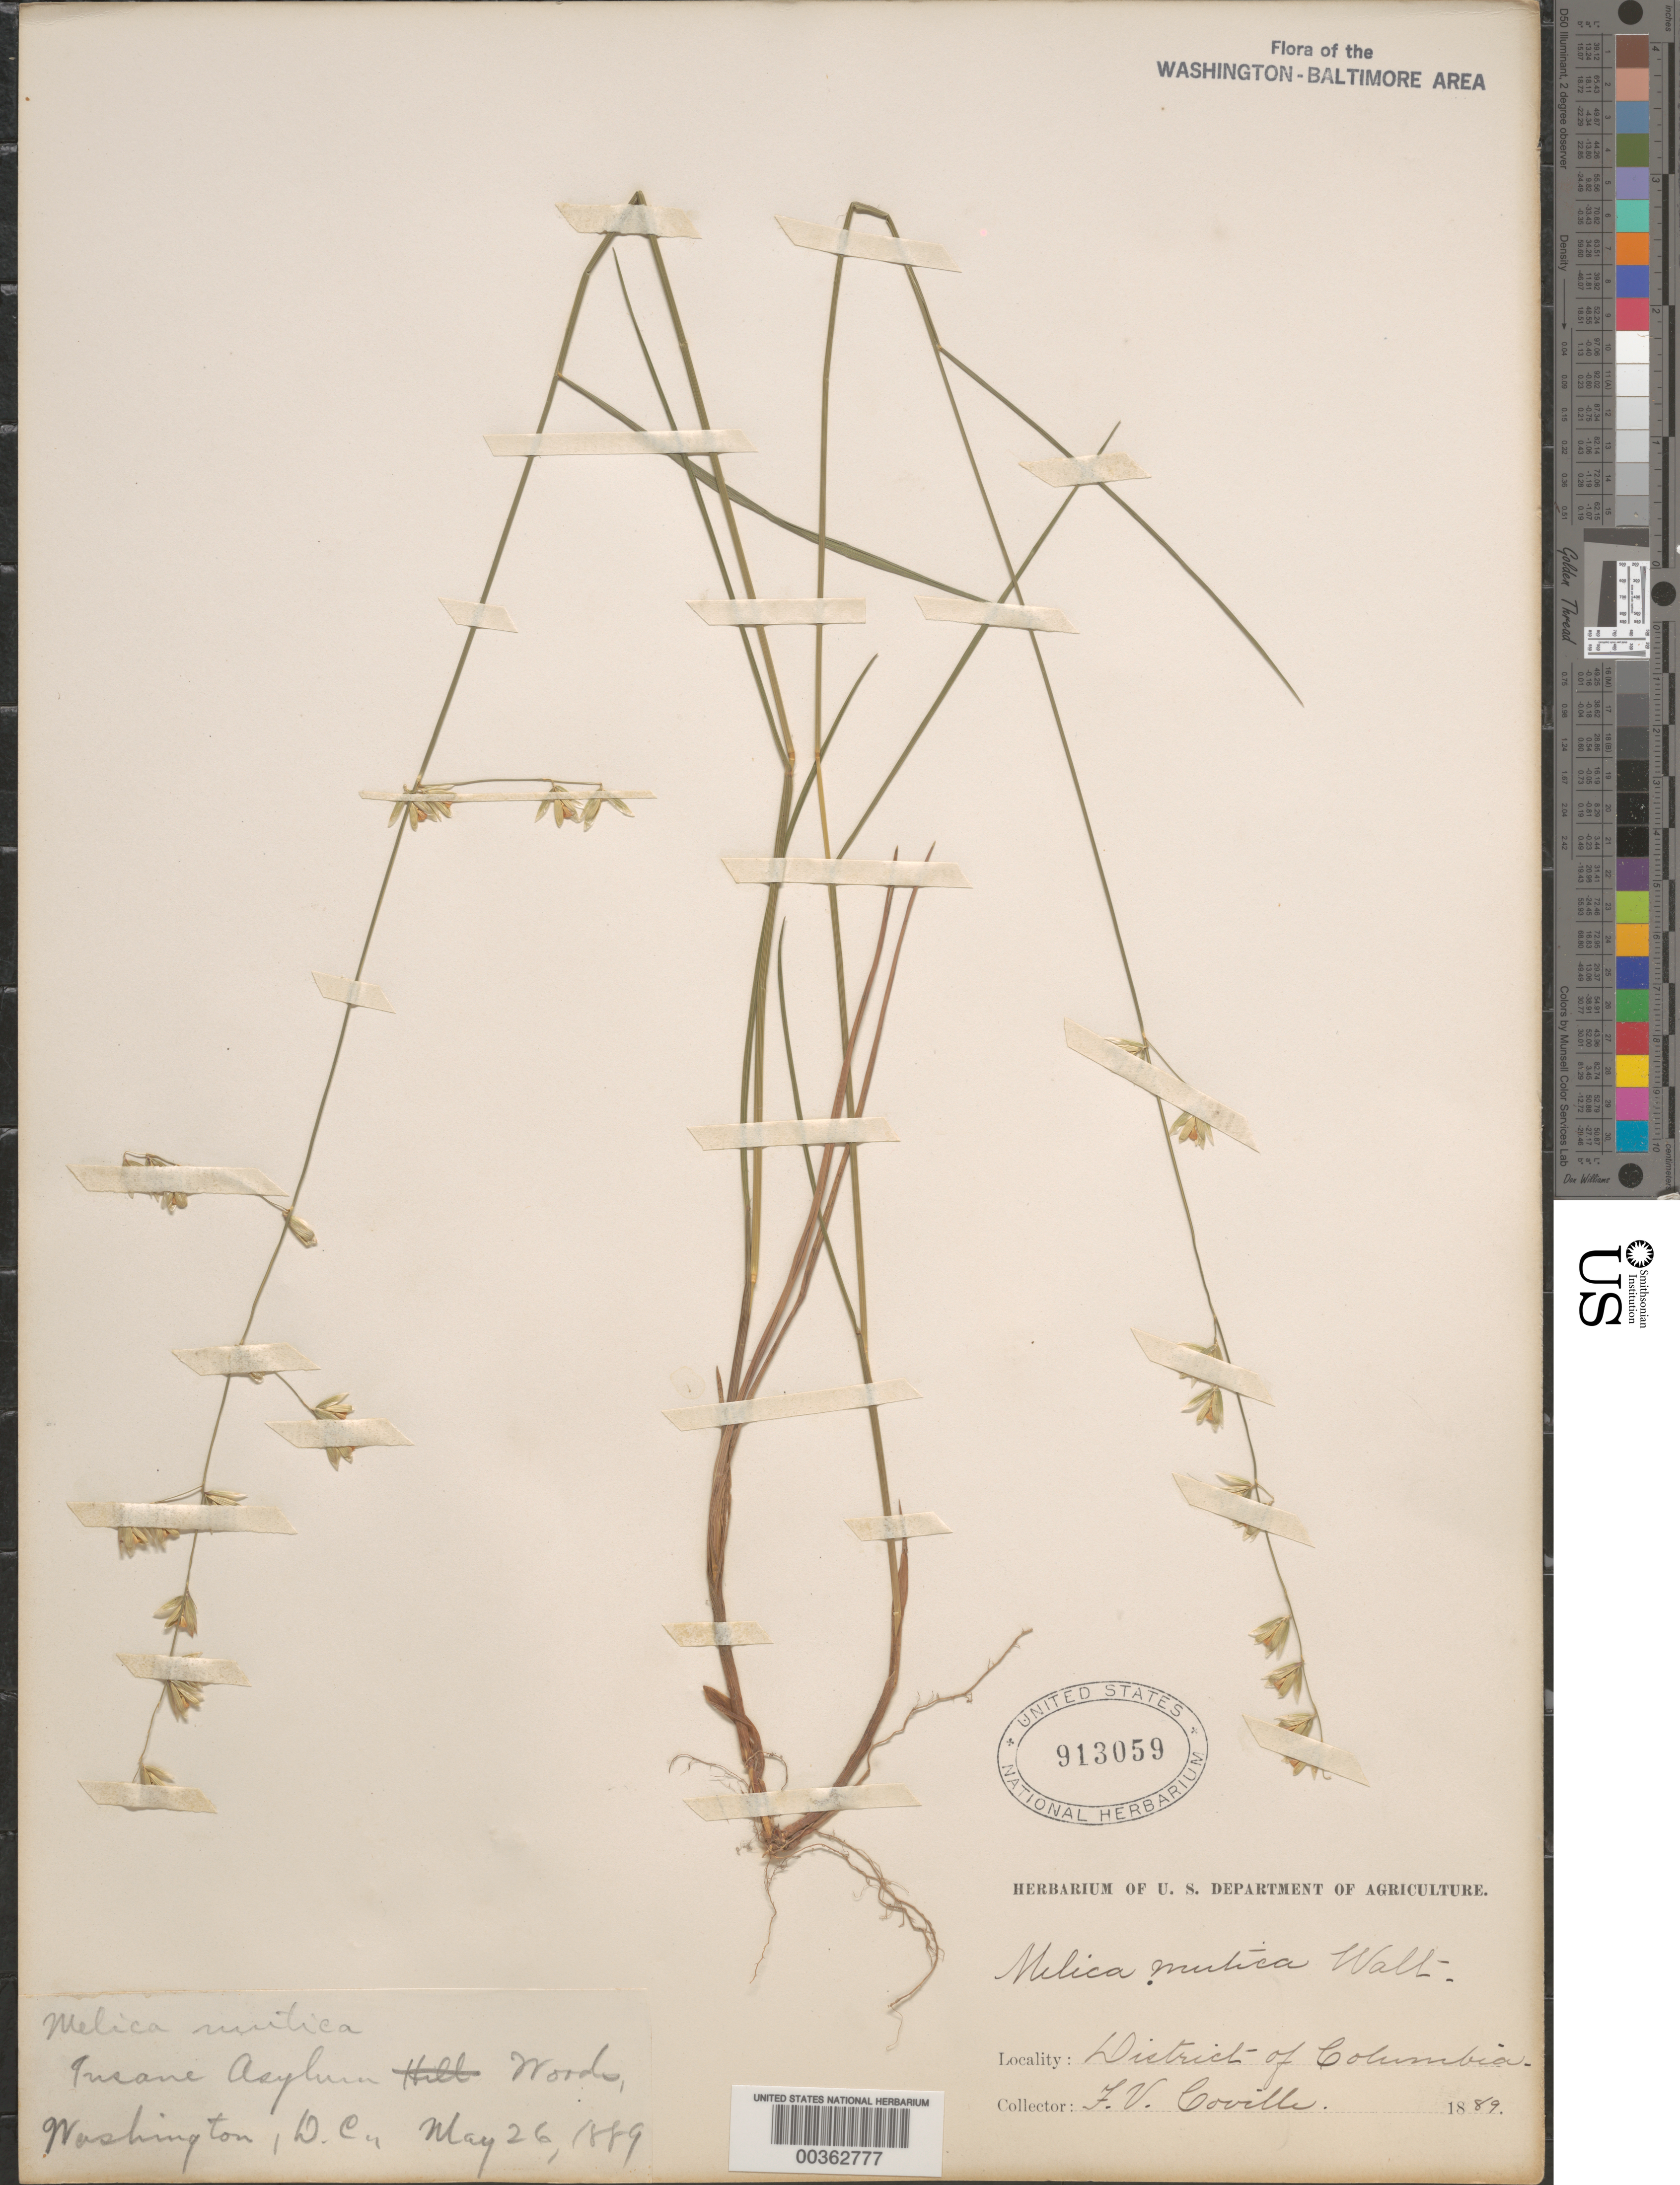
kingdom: Plantae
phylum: Tracheophyta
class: Liliopsida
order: Poales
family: Poaceae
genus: Melica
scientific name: Melica mutica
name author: Walter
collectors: F. V. Coville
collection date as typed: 26 May 1889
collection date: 1889-05-26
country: United States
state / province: District of Columbia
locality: Insane Asylum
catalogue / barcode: US 913059